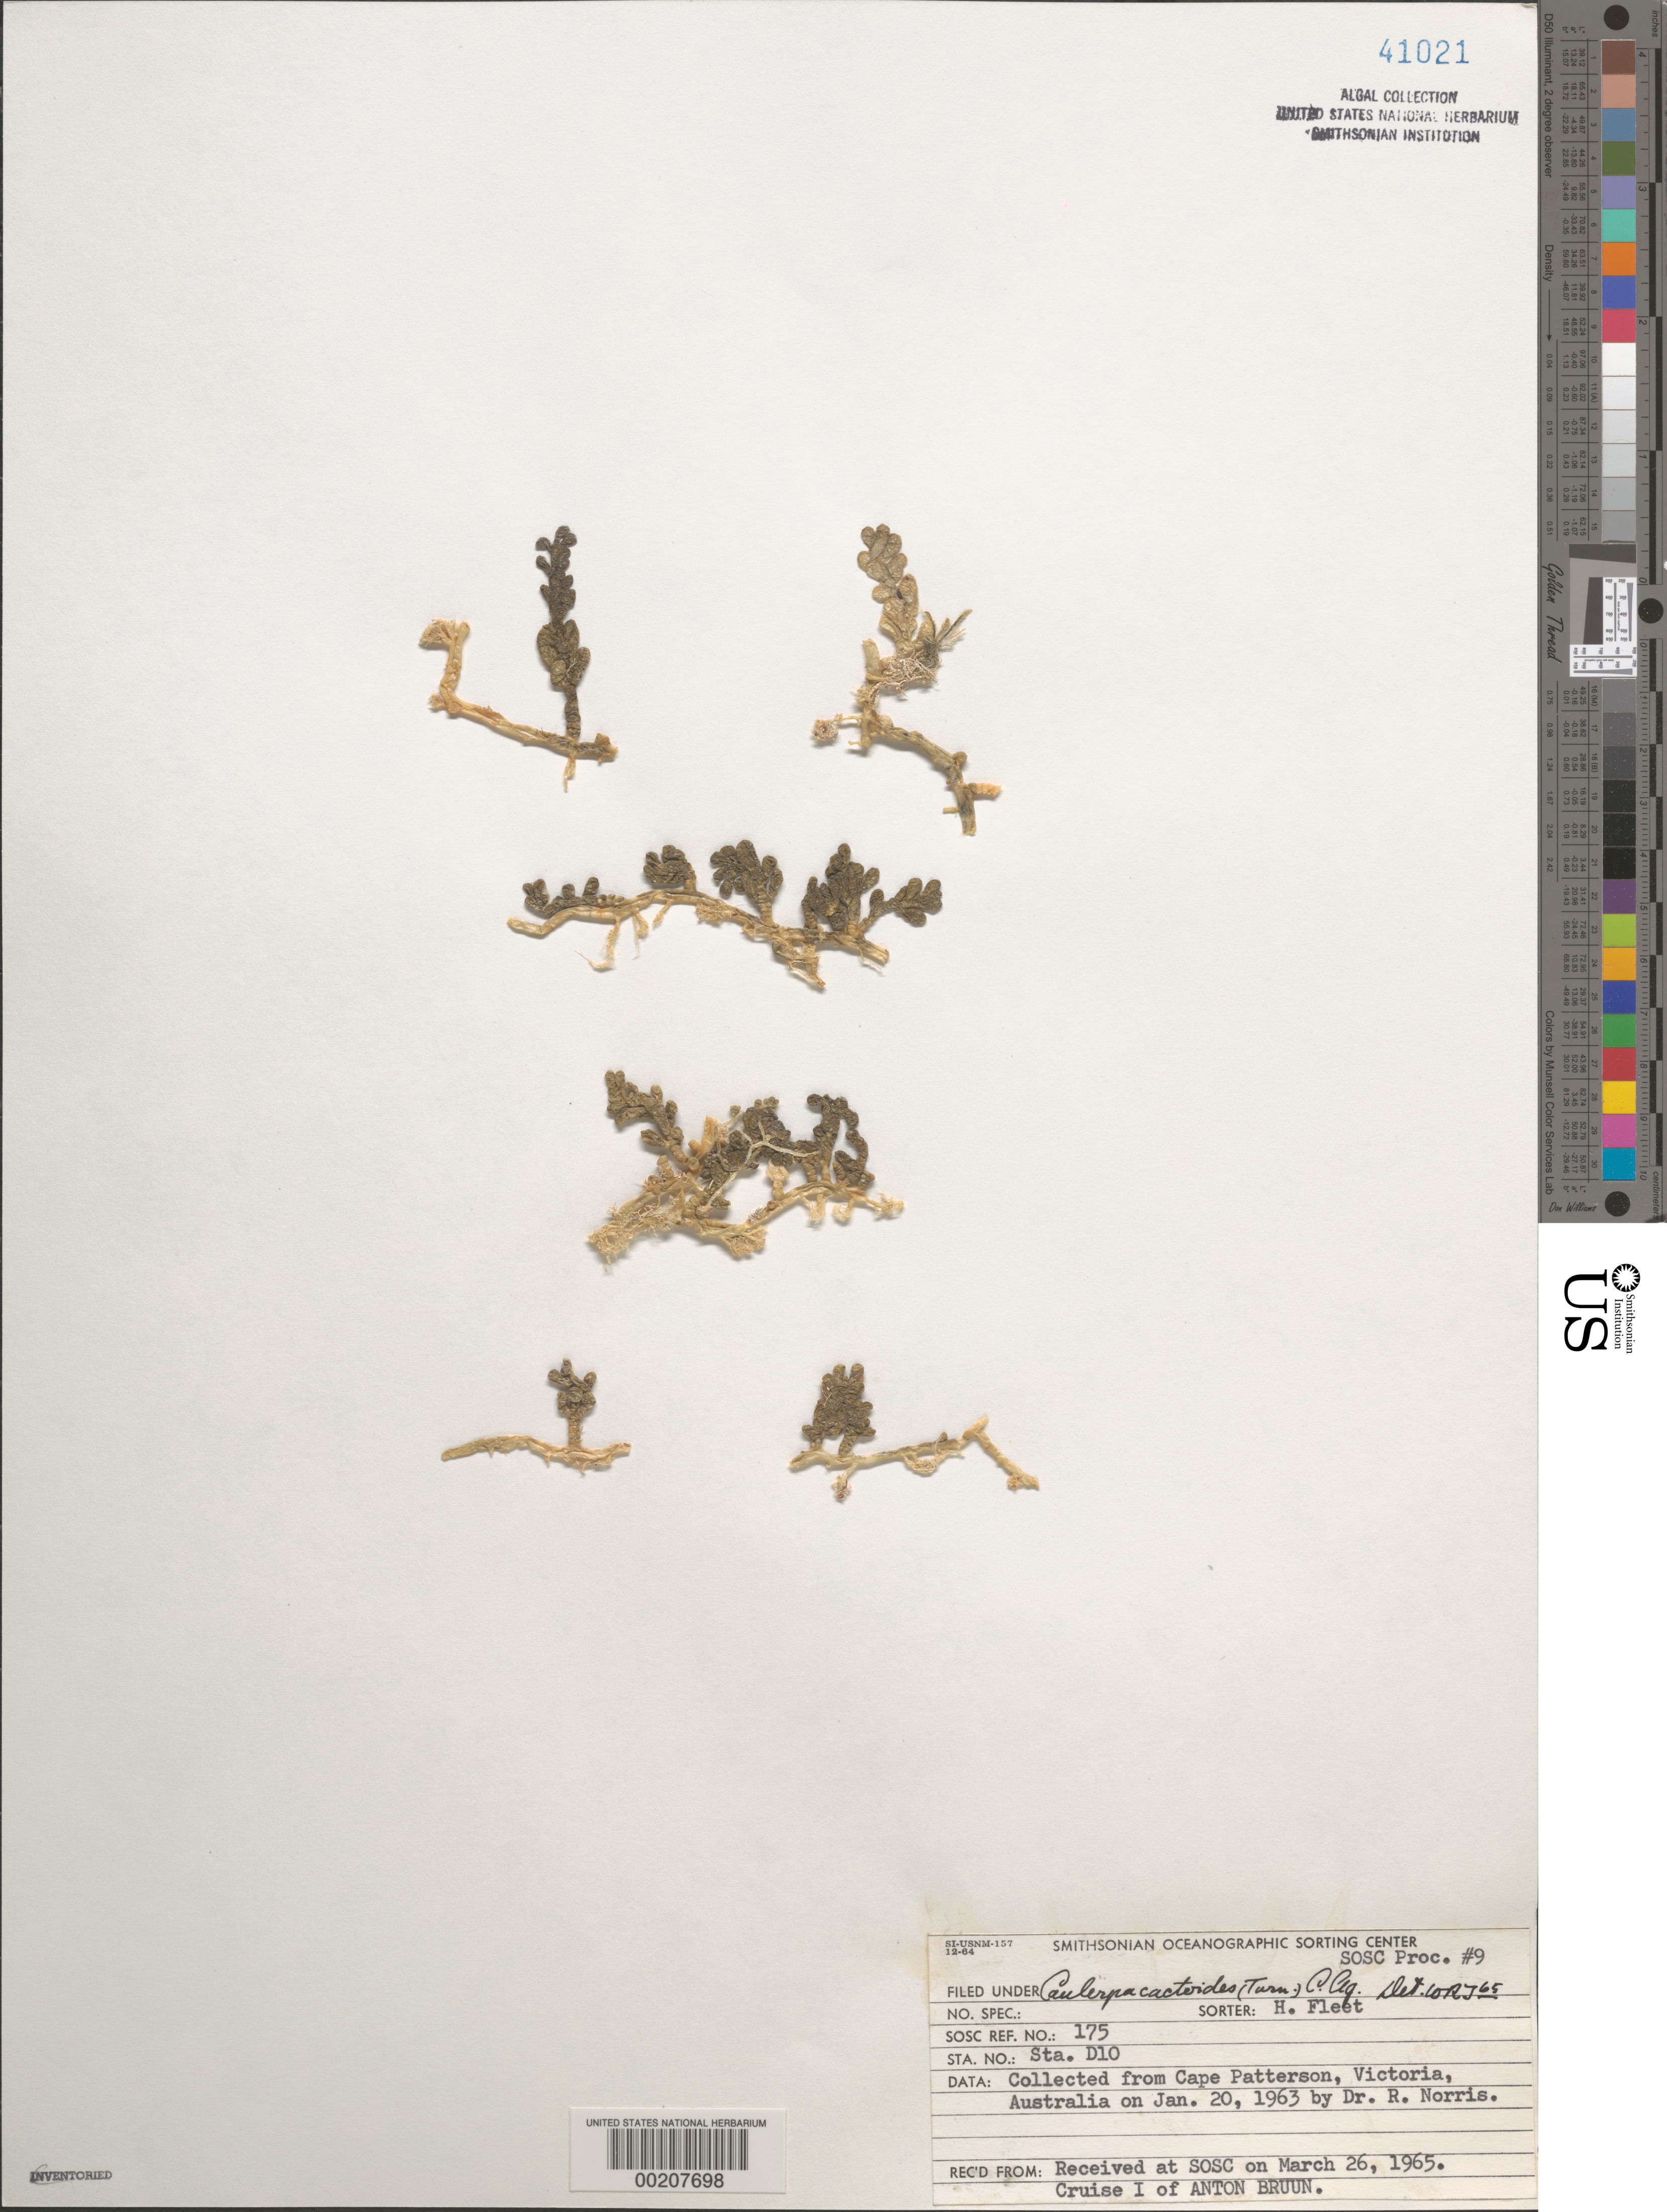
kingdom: Plantae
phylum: Chlorophyta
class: Ulvophyceae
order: Bryopsidales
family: Caulerpaceae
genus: Caulerpa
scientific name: Caulerpa cactoides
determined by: Taylor, William R.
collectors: R. E. Norris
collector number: Station D-10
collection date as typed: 20 Jan 1963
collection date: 1963-01-20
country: Australia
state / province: Victoria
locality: Cape patterson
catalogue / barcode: US 41021